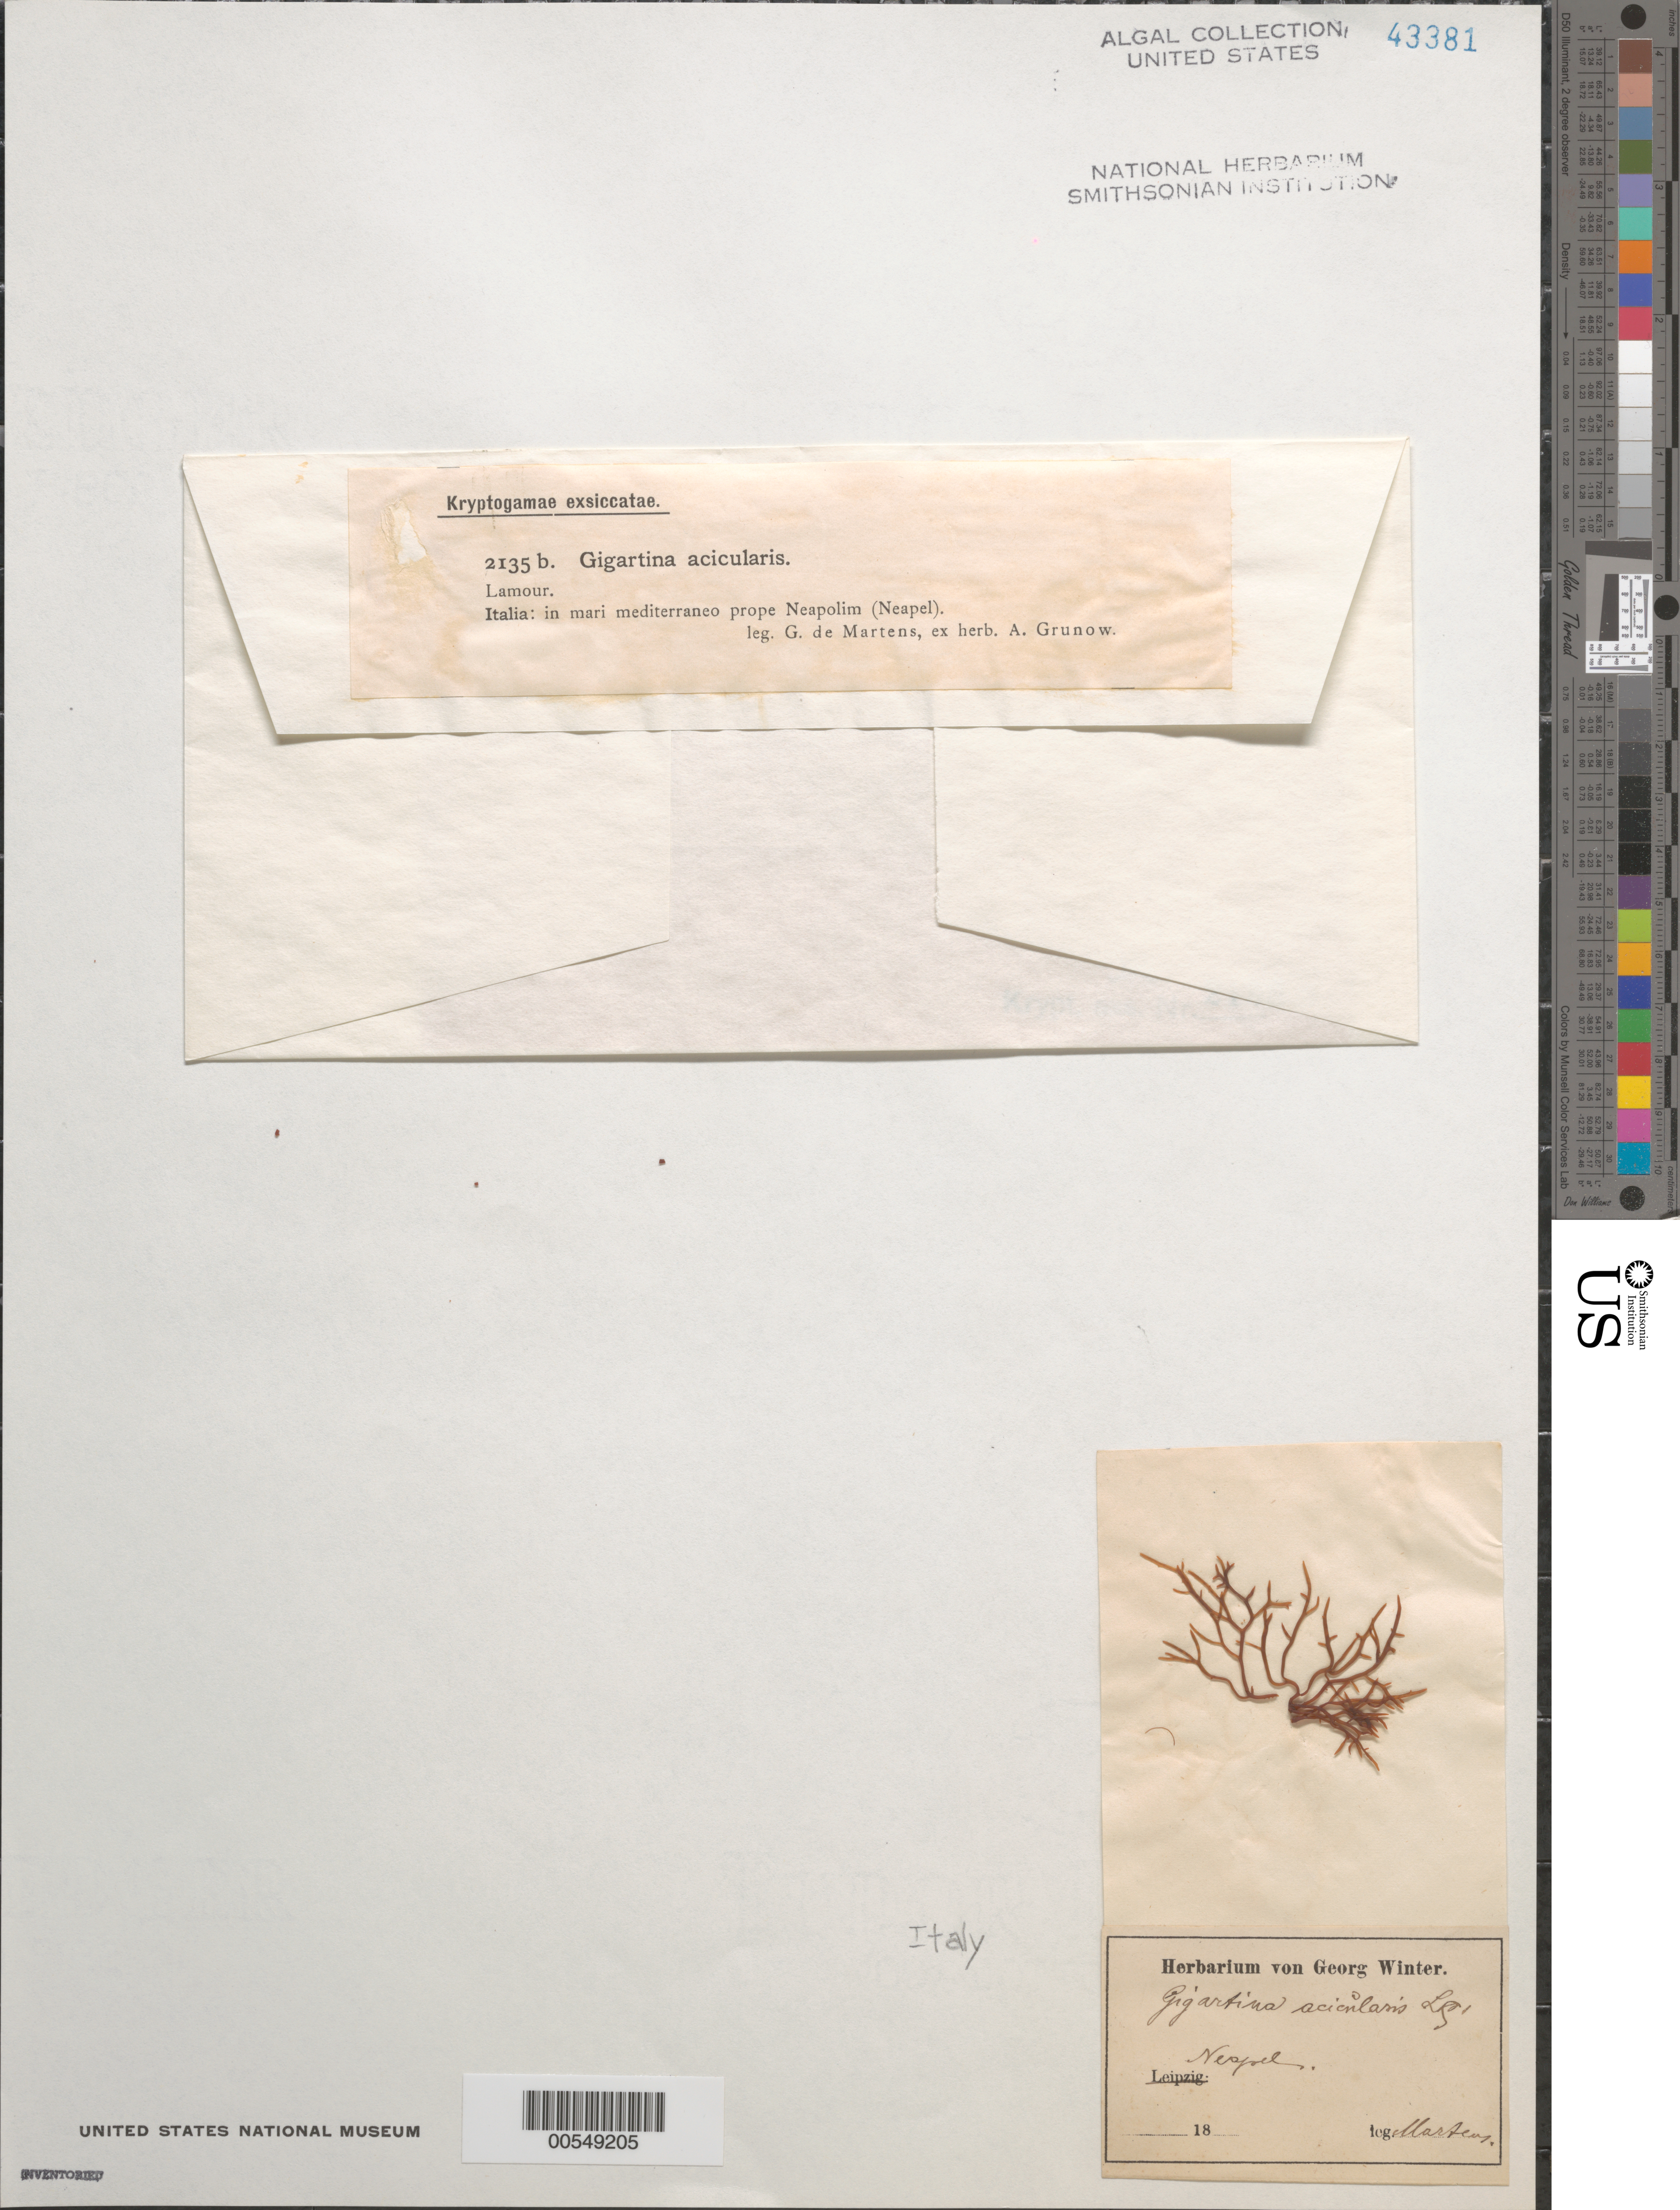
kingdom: Plantae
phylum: Rhodophyta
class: Florideophyceae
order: Gigartinales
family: Gigartinaceae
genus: Chondracanthus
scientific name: Chondracanthus acicularis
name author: (Roth) Fredericq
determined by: Algae name updating Project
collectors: G. M. von Martens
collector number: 2135b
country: Italy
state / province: Campania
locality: Mediterranean Sea near Naples (Neapolim)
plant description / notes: Kryptogamae Exsiccatae Museo Hist. Natur. Vindobonensi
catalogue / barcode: US 43381